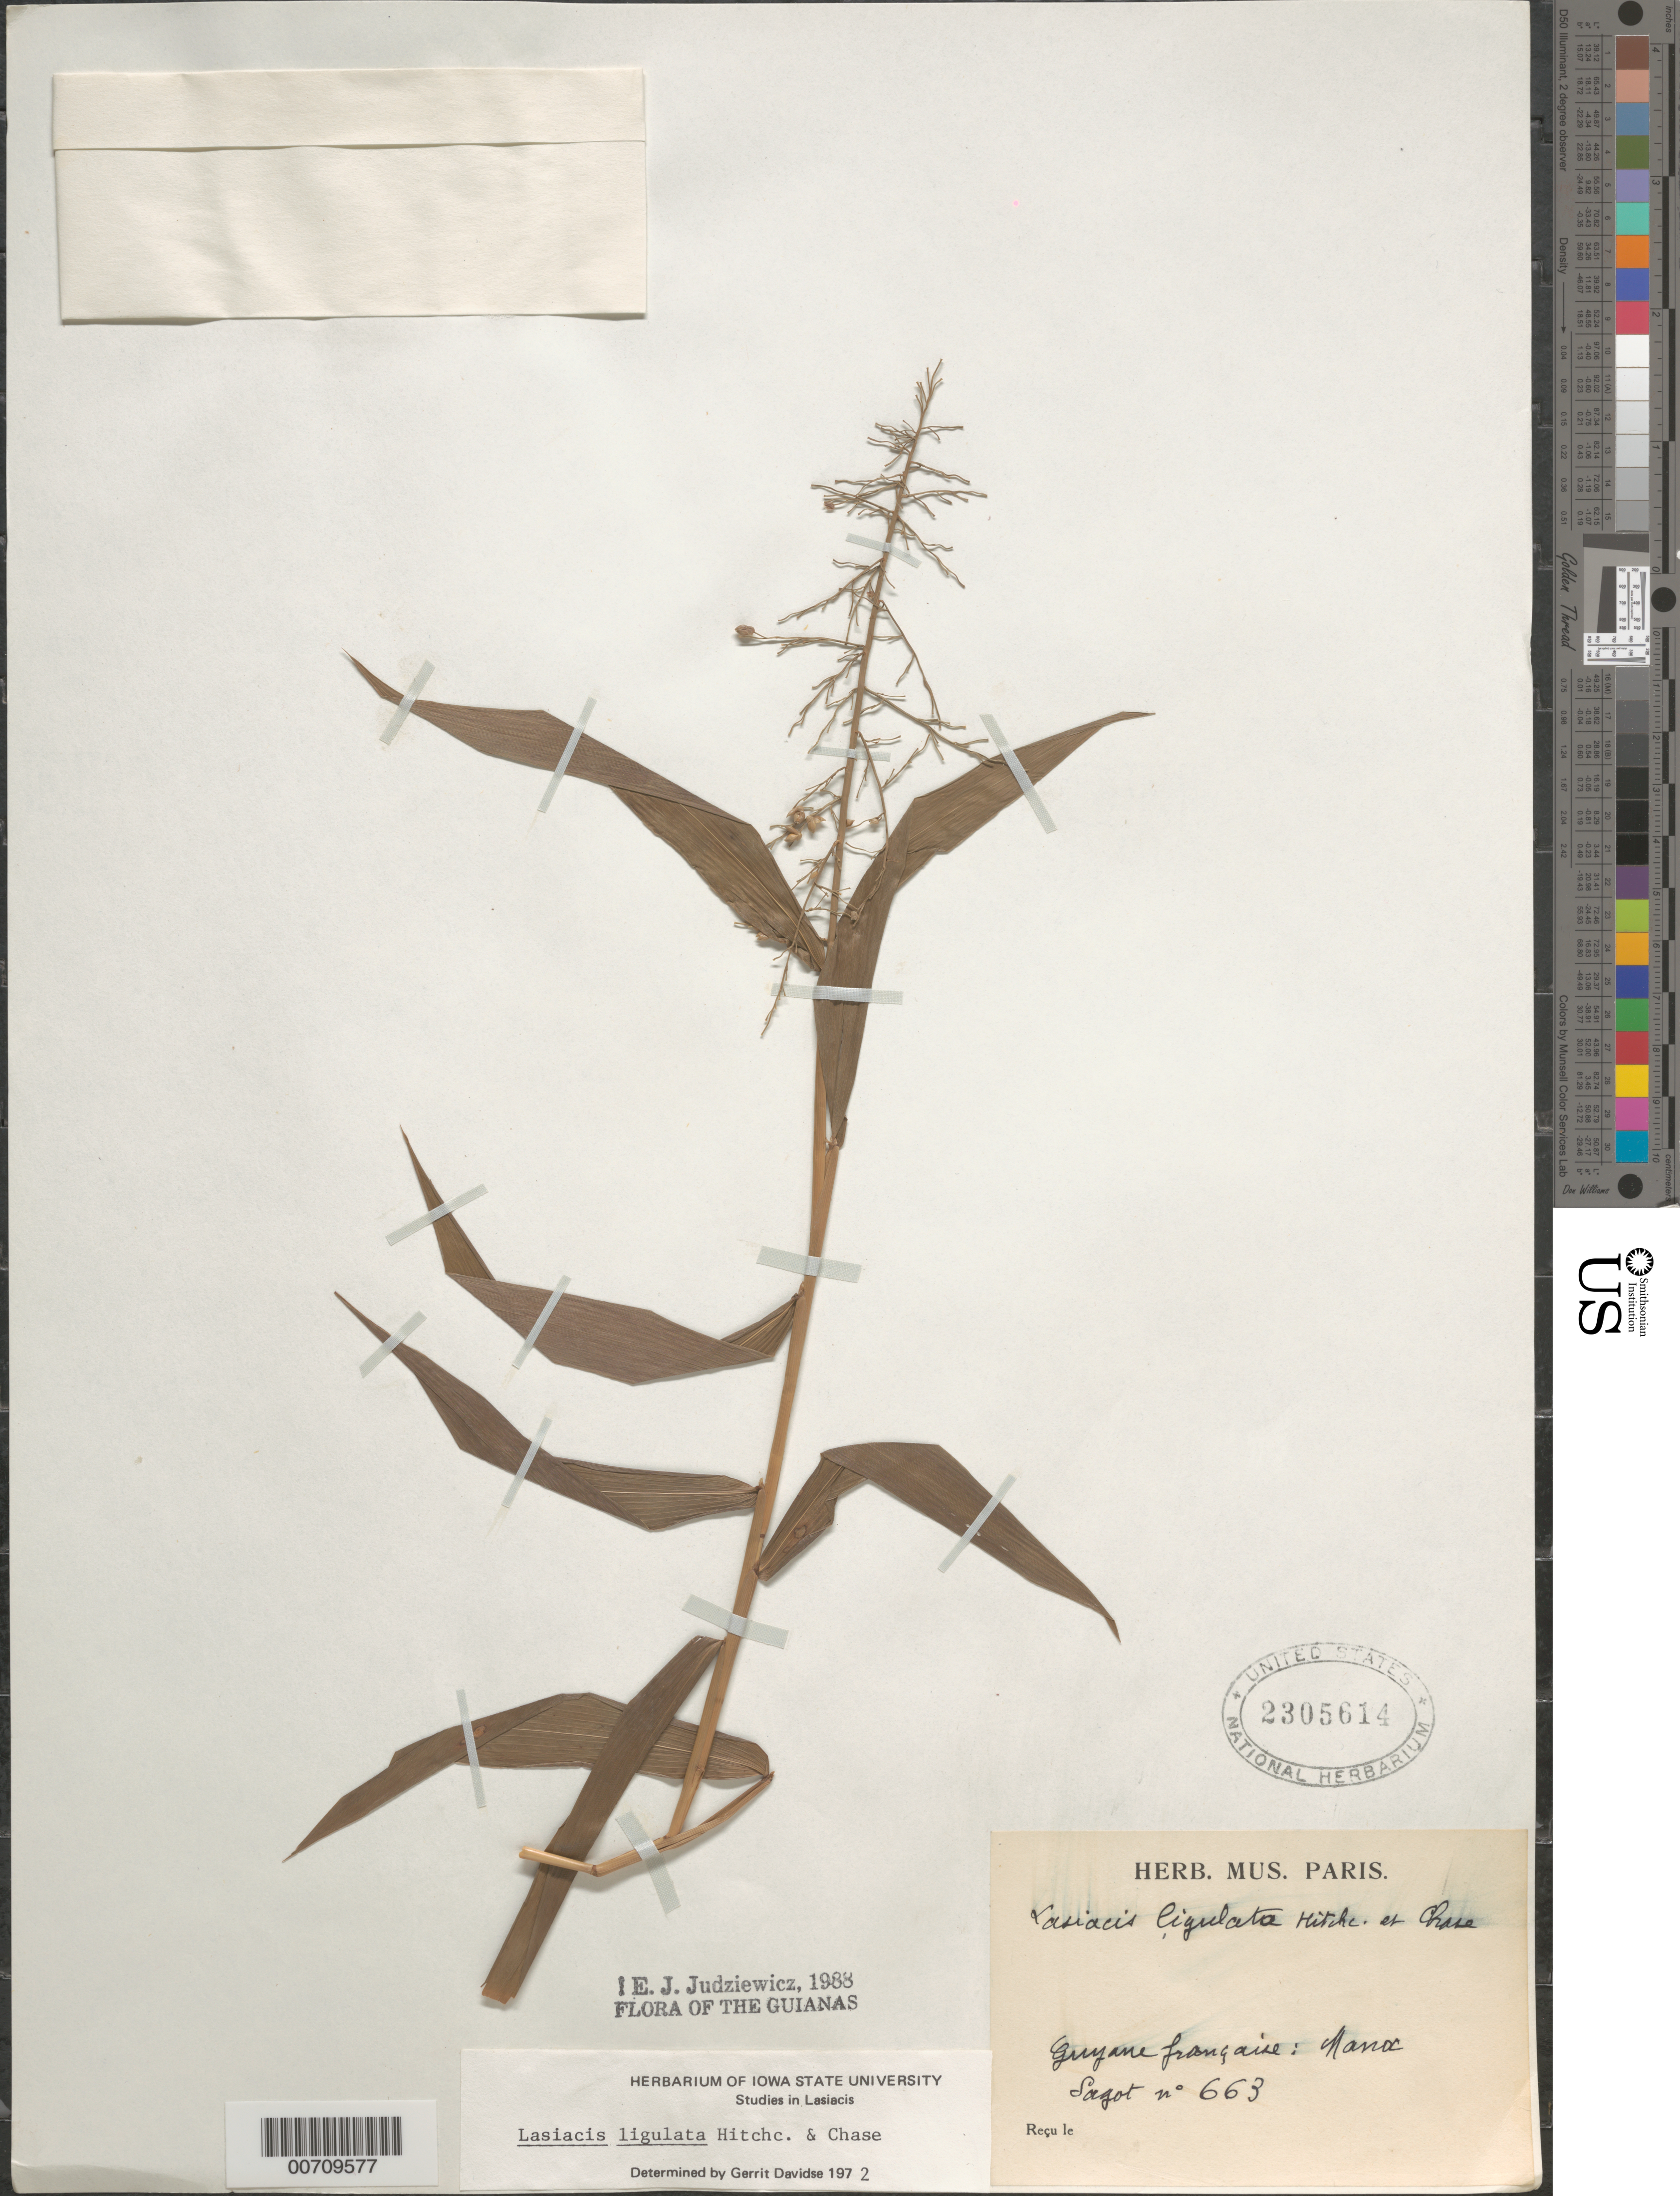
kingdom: Plantae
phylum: Tracheophyta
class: Liliopsida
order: Poales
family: Poaceae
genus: Lasiacis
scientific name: Lasiacis ligulata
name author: Hitchc. & Chase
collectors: Sagot, --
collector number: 663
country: French Guiana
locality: The Guianas. Guyane française: Manoc.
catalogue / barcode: US 2305614